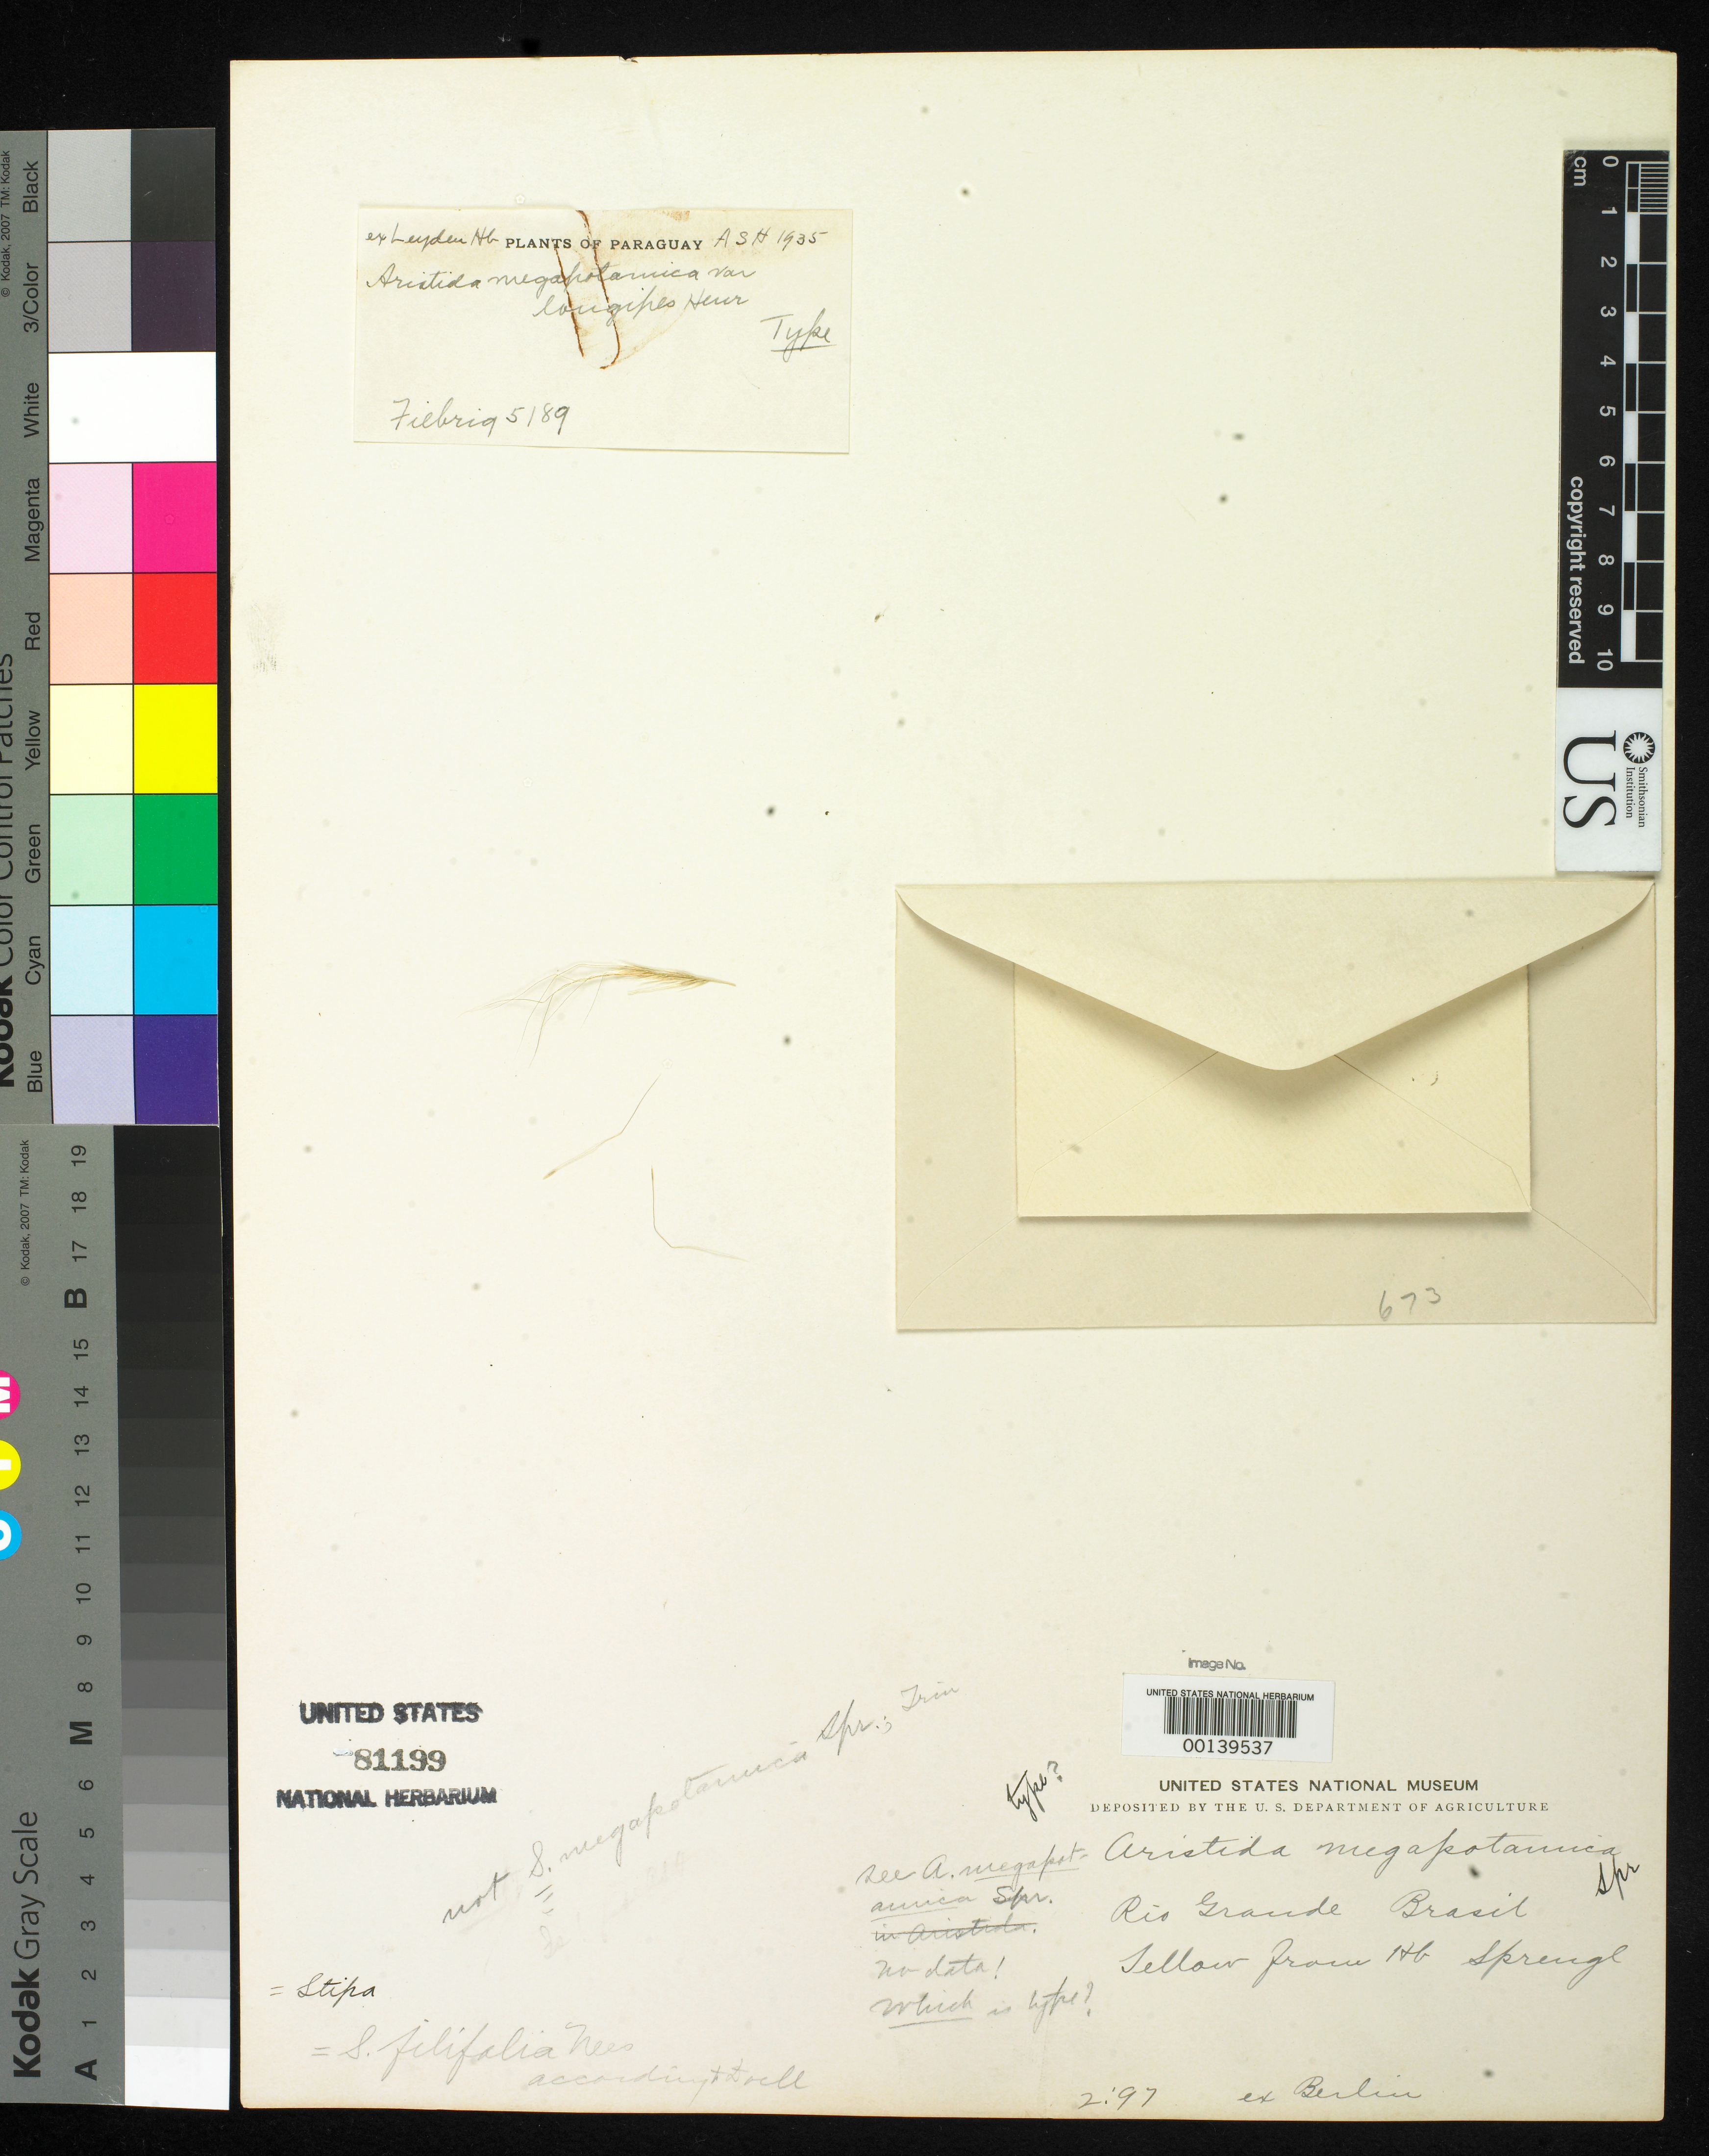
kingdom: Plantae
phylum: Tracheophyta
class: Liliopsida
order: Poales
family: Poaceae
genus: Aristida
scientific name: Aristida megapotamica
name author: Spreng.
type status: Type Fragment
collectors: F. Sellow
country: Brazil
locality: Rio Grande do Sul.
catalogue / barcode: US 81199